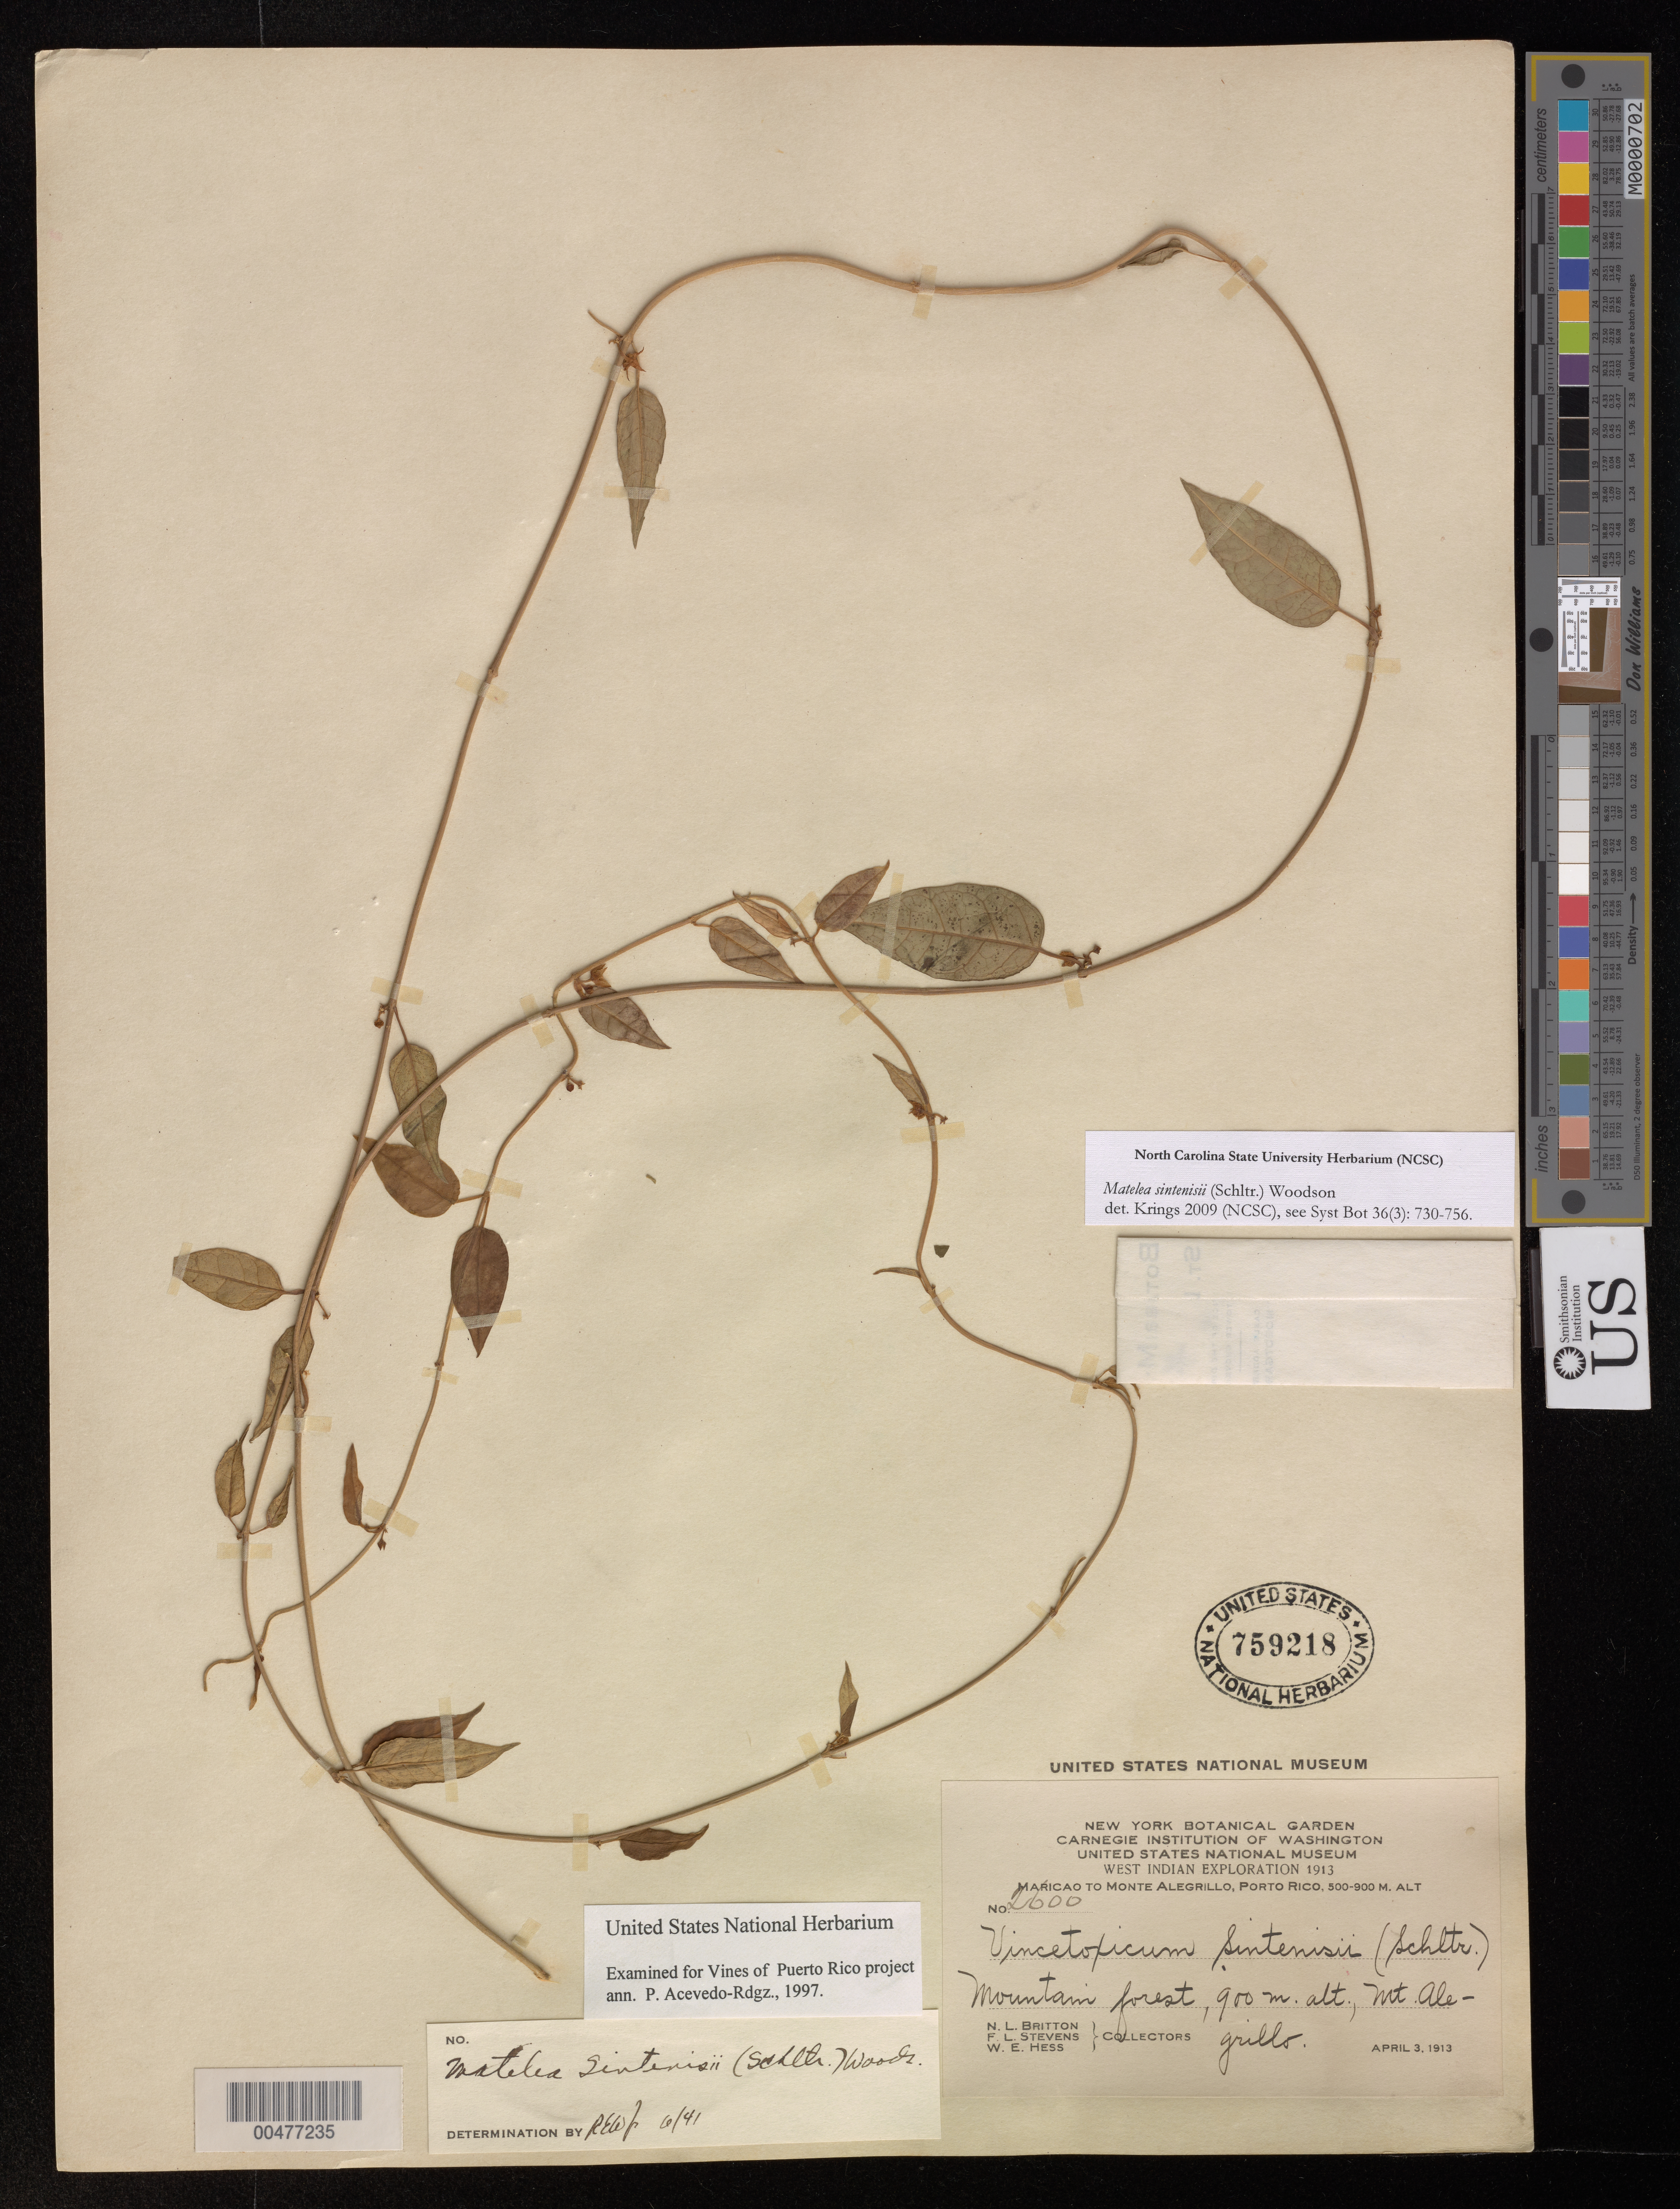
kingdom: Plantae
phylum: Tracheophyta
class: Magnoliopsida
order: Gentianales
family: Apocynaceae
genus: Matelea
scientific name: Matelea sintenisii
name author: (Schltr.) Woodson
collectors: Britton, --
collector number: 2600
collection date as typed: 03 Apr 1913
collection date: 1913-04-03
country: Puerto Rico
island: Greater Antilles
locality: Monte Alegrillo. Mountain forest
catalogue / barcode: US 759218